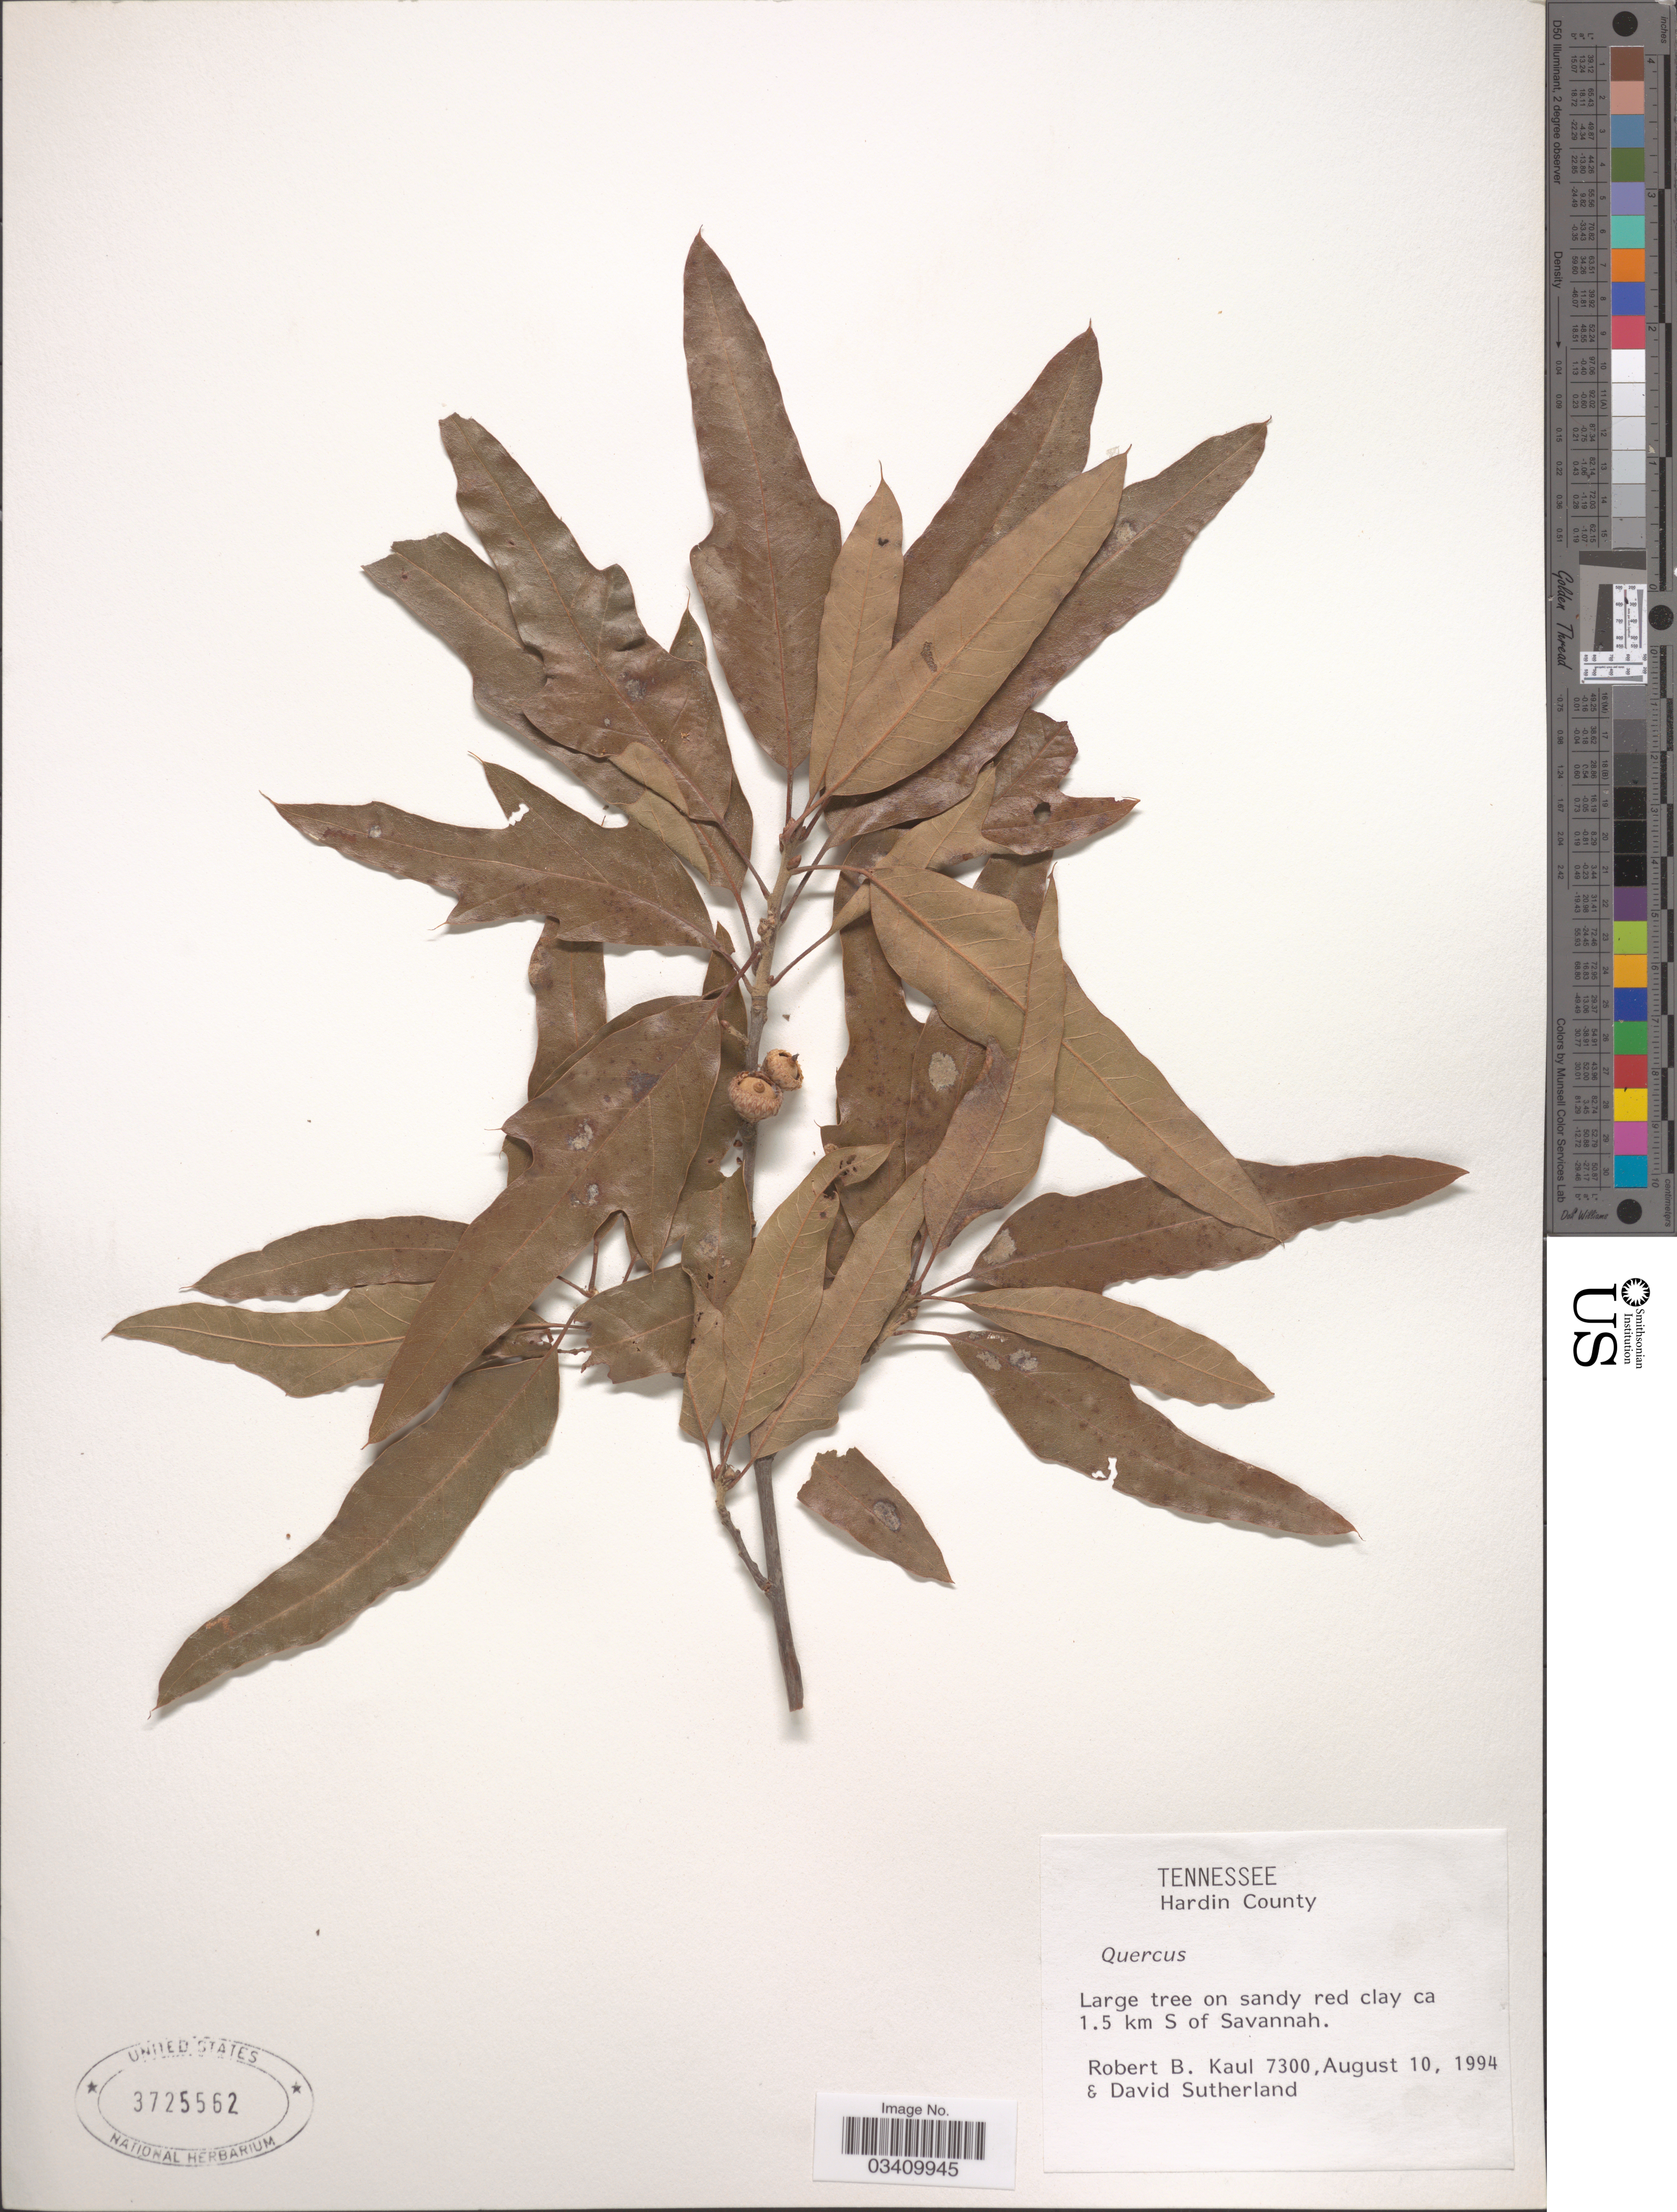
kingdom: Plantae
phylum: Tracheophyta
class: Magnoliopsida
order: Fagales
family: Fagaceae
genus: Quercus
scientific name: Quercus sp.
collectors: R. Kaul & D. Sutherland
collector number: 7300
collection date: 1994-08-10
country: United States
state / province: Tennessee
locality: Hardin County. Ca 1.5 km S of Savannah.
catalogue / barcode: US 3725562